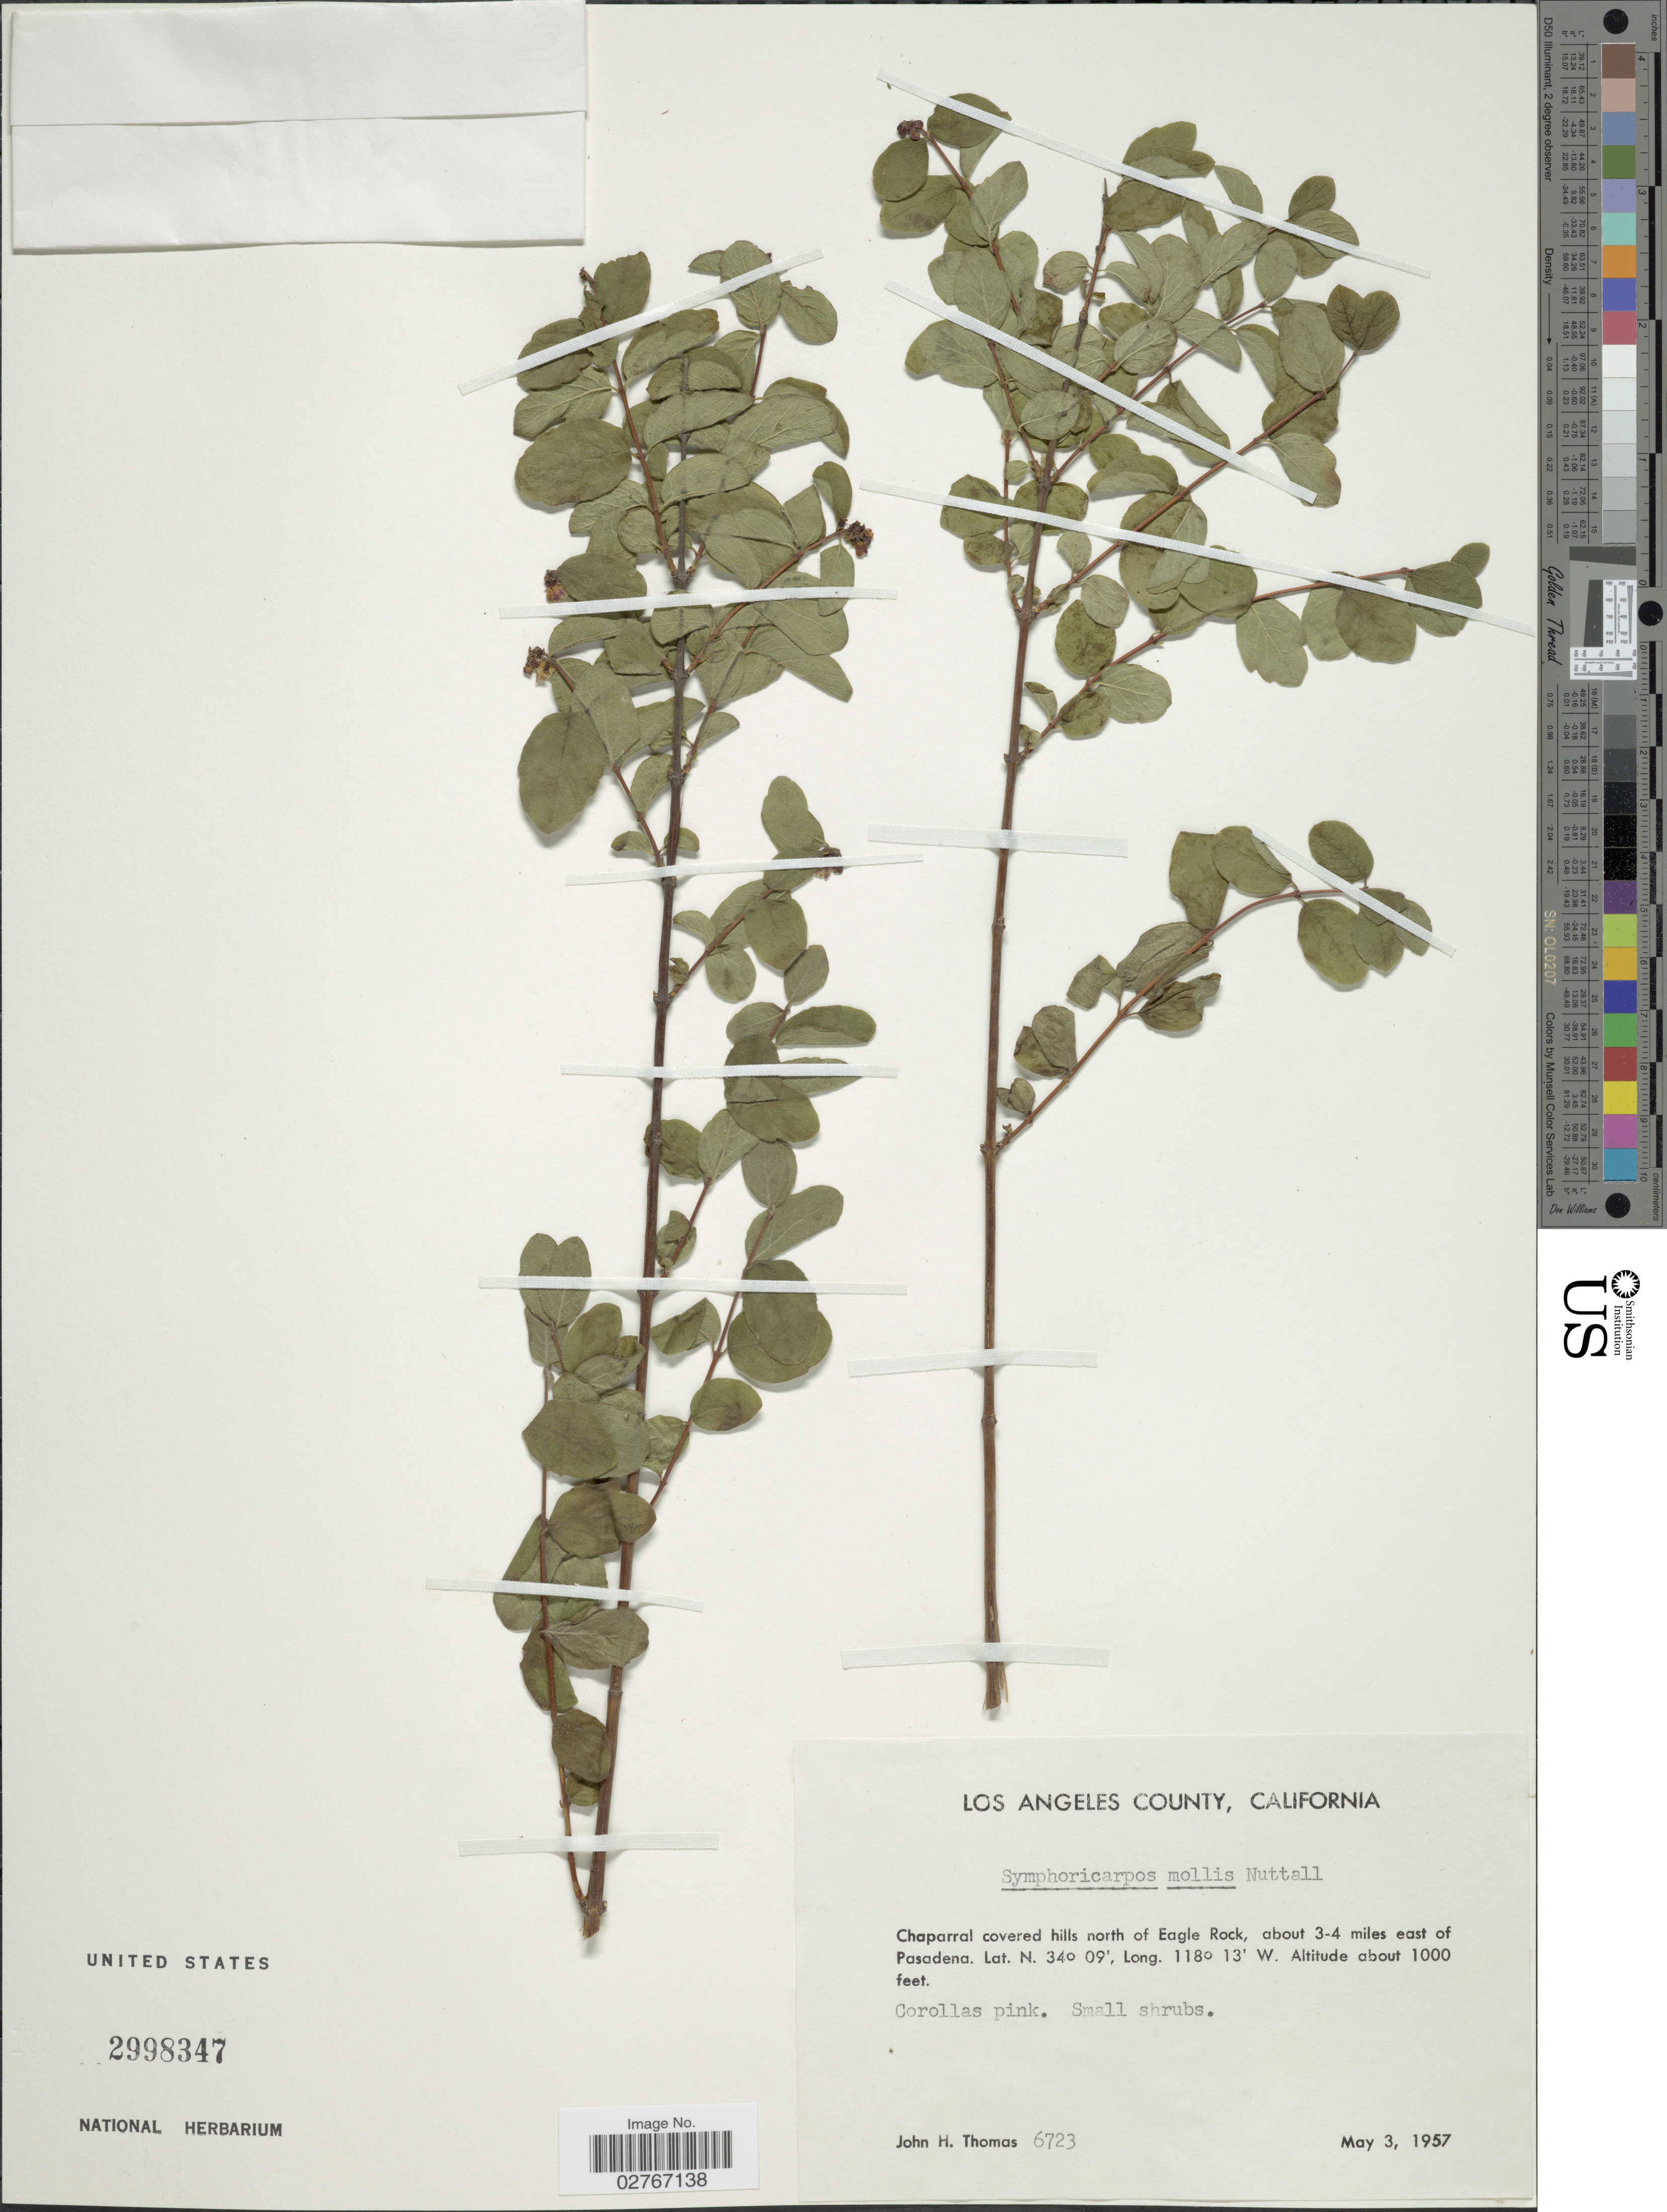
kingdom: Plantae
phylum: Tracheophyta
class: Magnoliopsida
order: Dipsacales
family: Caprifoliaceae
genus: Symphoricarpos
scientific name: Symphoricarpos mollis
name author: Nutt.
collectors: J. H. Thomas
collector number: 6723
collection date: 1957-05-03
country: United States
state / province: California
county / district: Los Angeles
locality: Los Angeles County, Chaparral covered hills north of Eagle Rock, about 3-4 miles east of Pasadena.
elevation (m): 305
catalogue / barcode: US 2998347